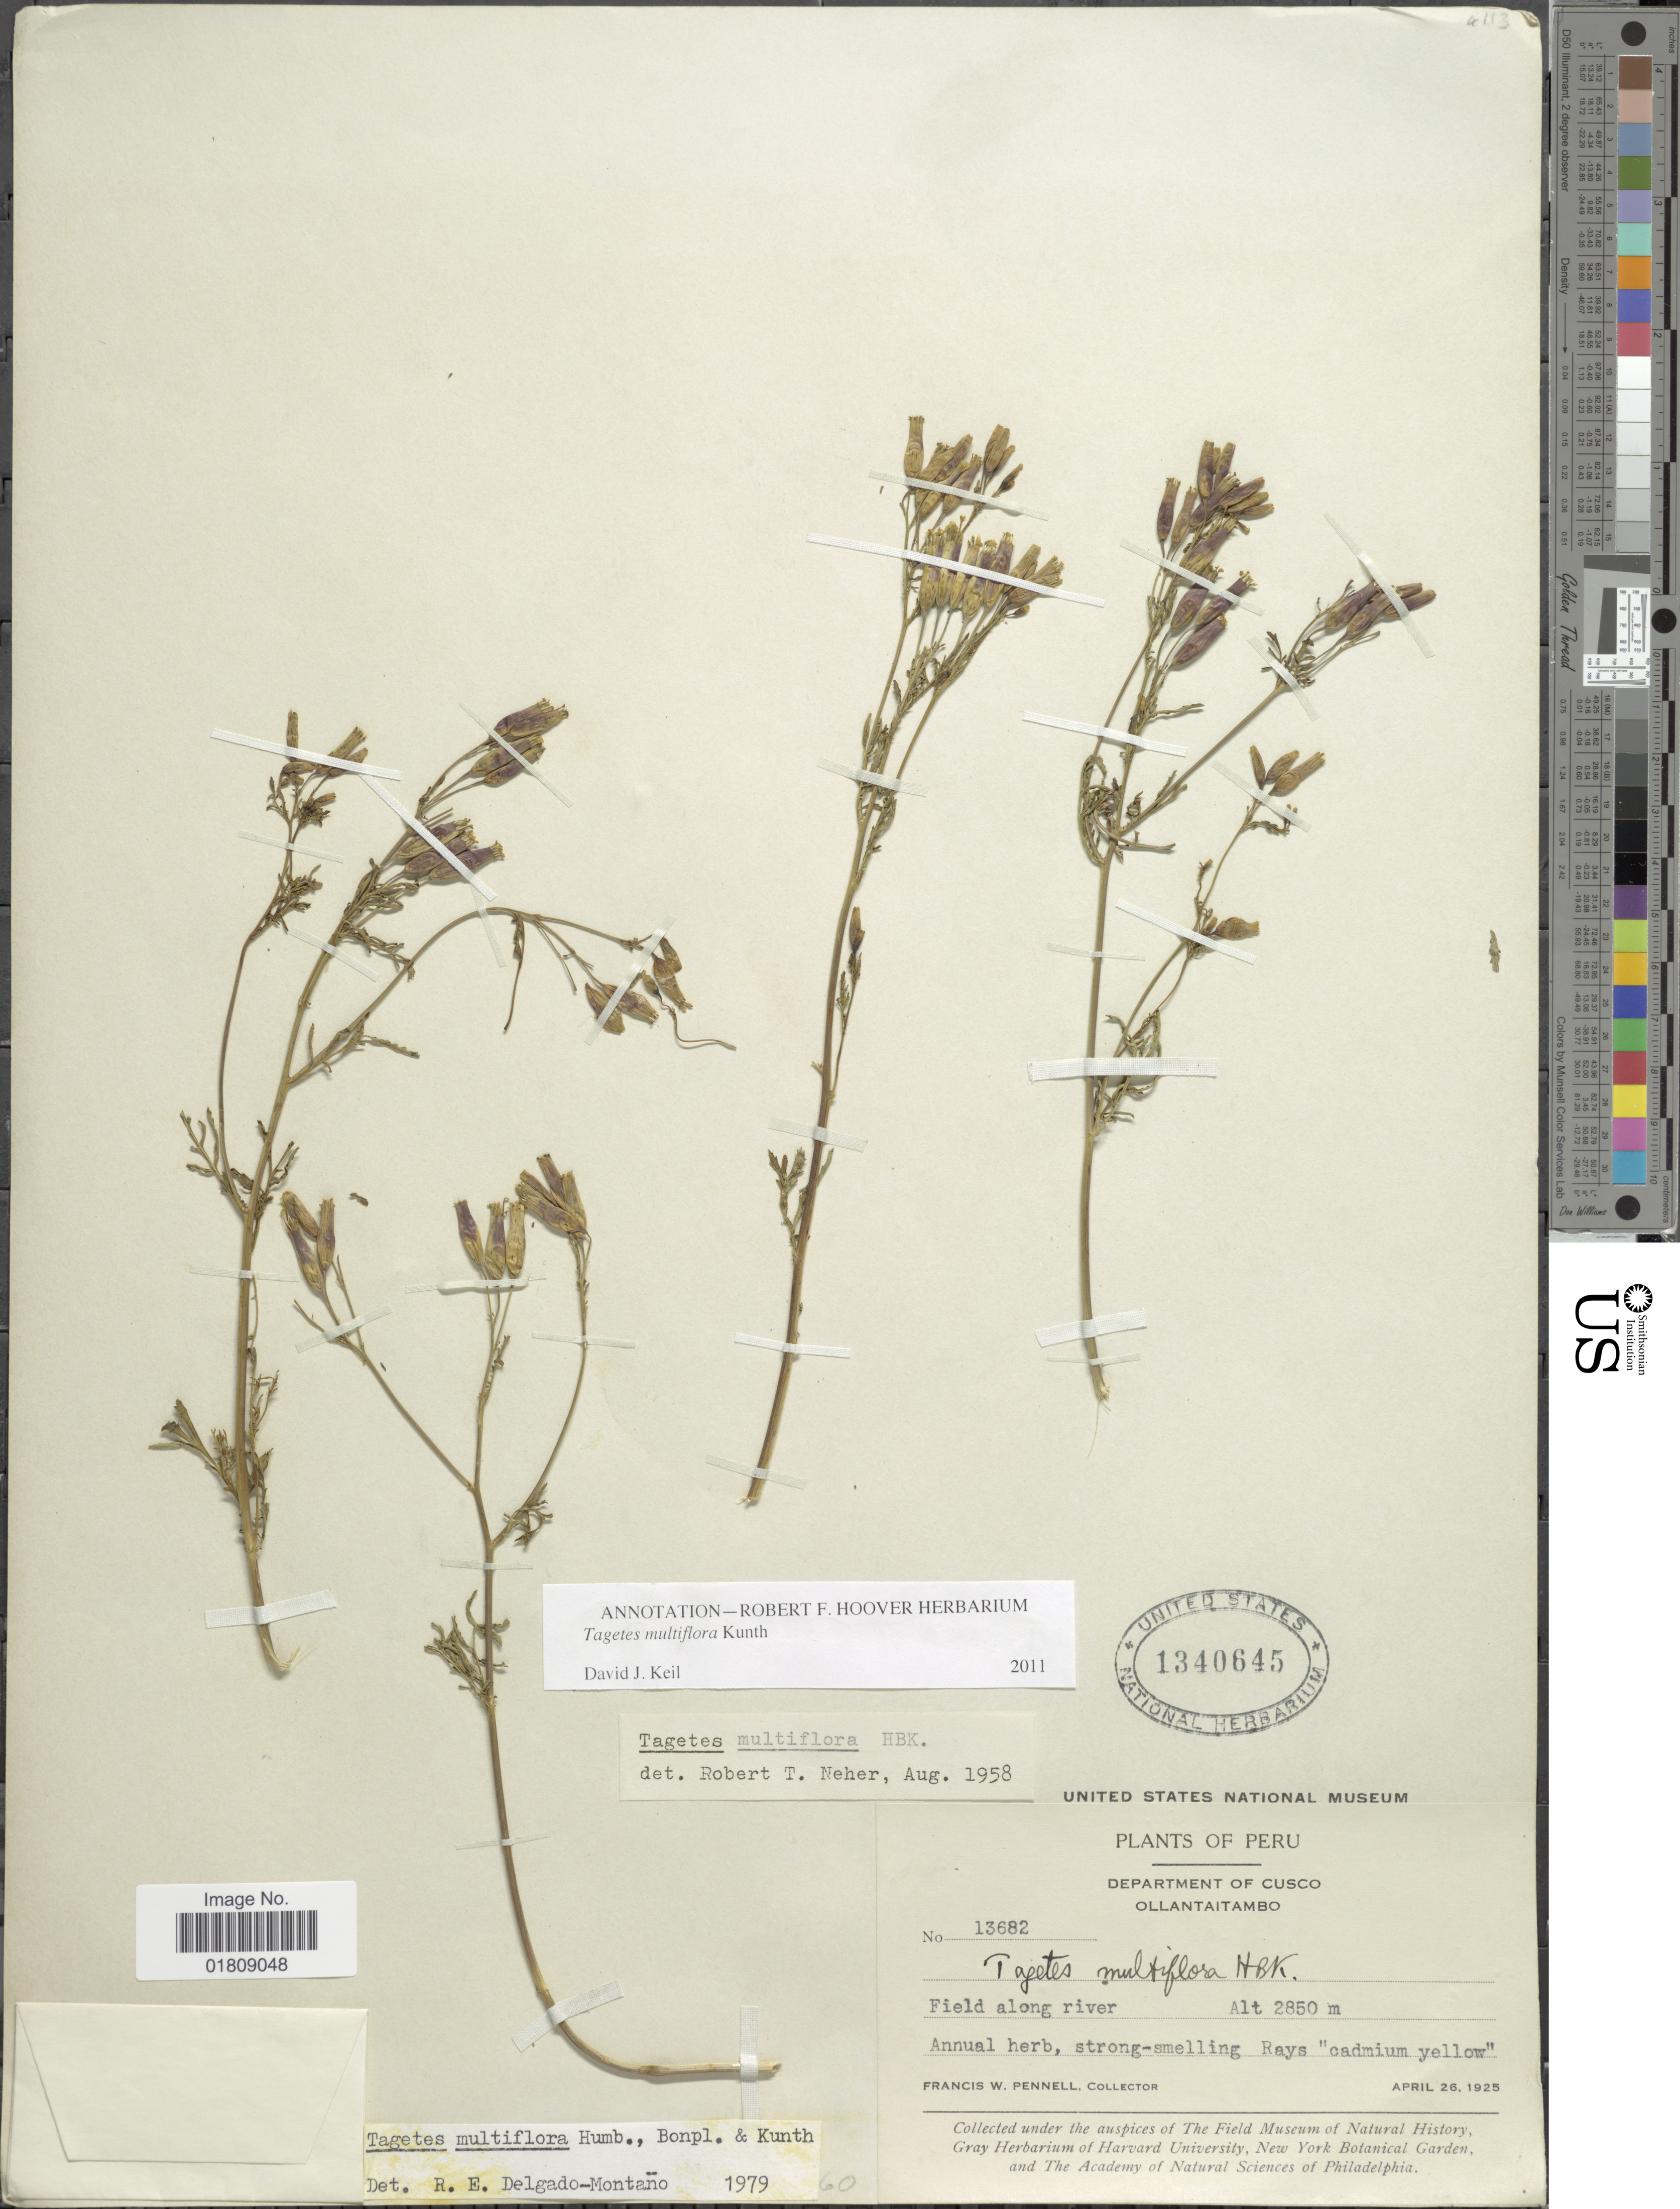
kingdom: Plantae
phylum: Tracheophyta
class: Magnoliopsida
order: Asterales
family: Asteraceae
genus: Tagetes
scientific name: Tagetes multiflora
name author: Kunth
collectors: F. W. Pennell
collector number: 13682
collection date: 1925-04-26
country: Peru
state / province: Cusco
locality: Ollantaitambo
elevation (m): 2850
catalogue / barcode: US 1340645